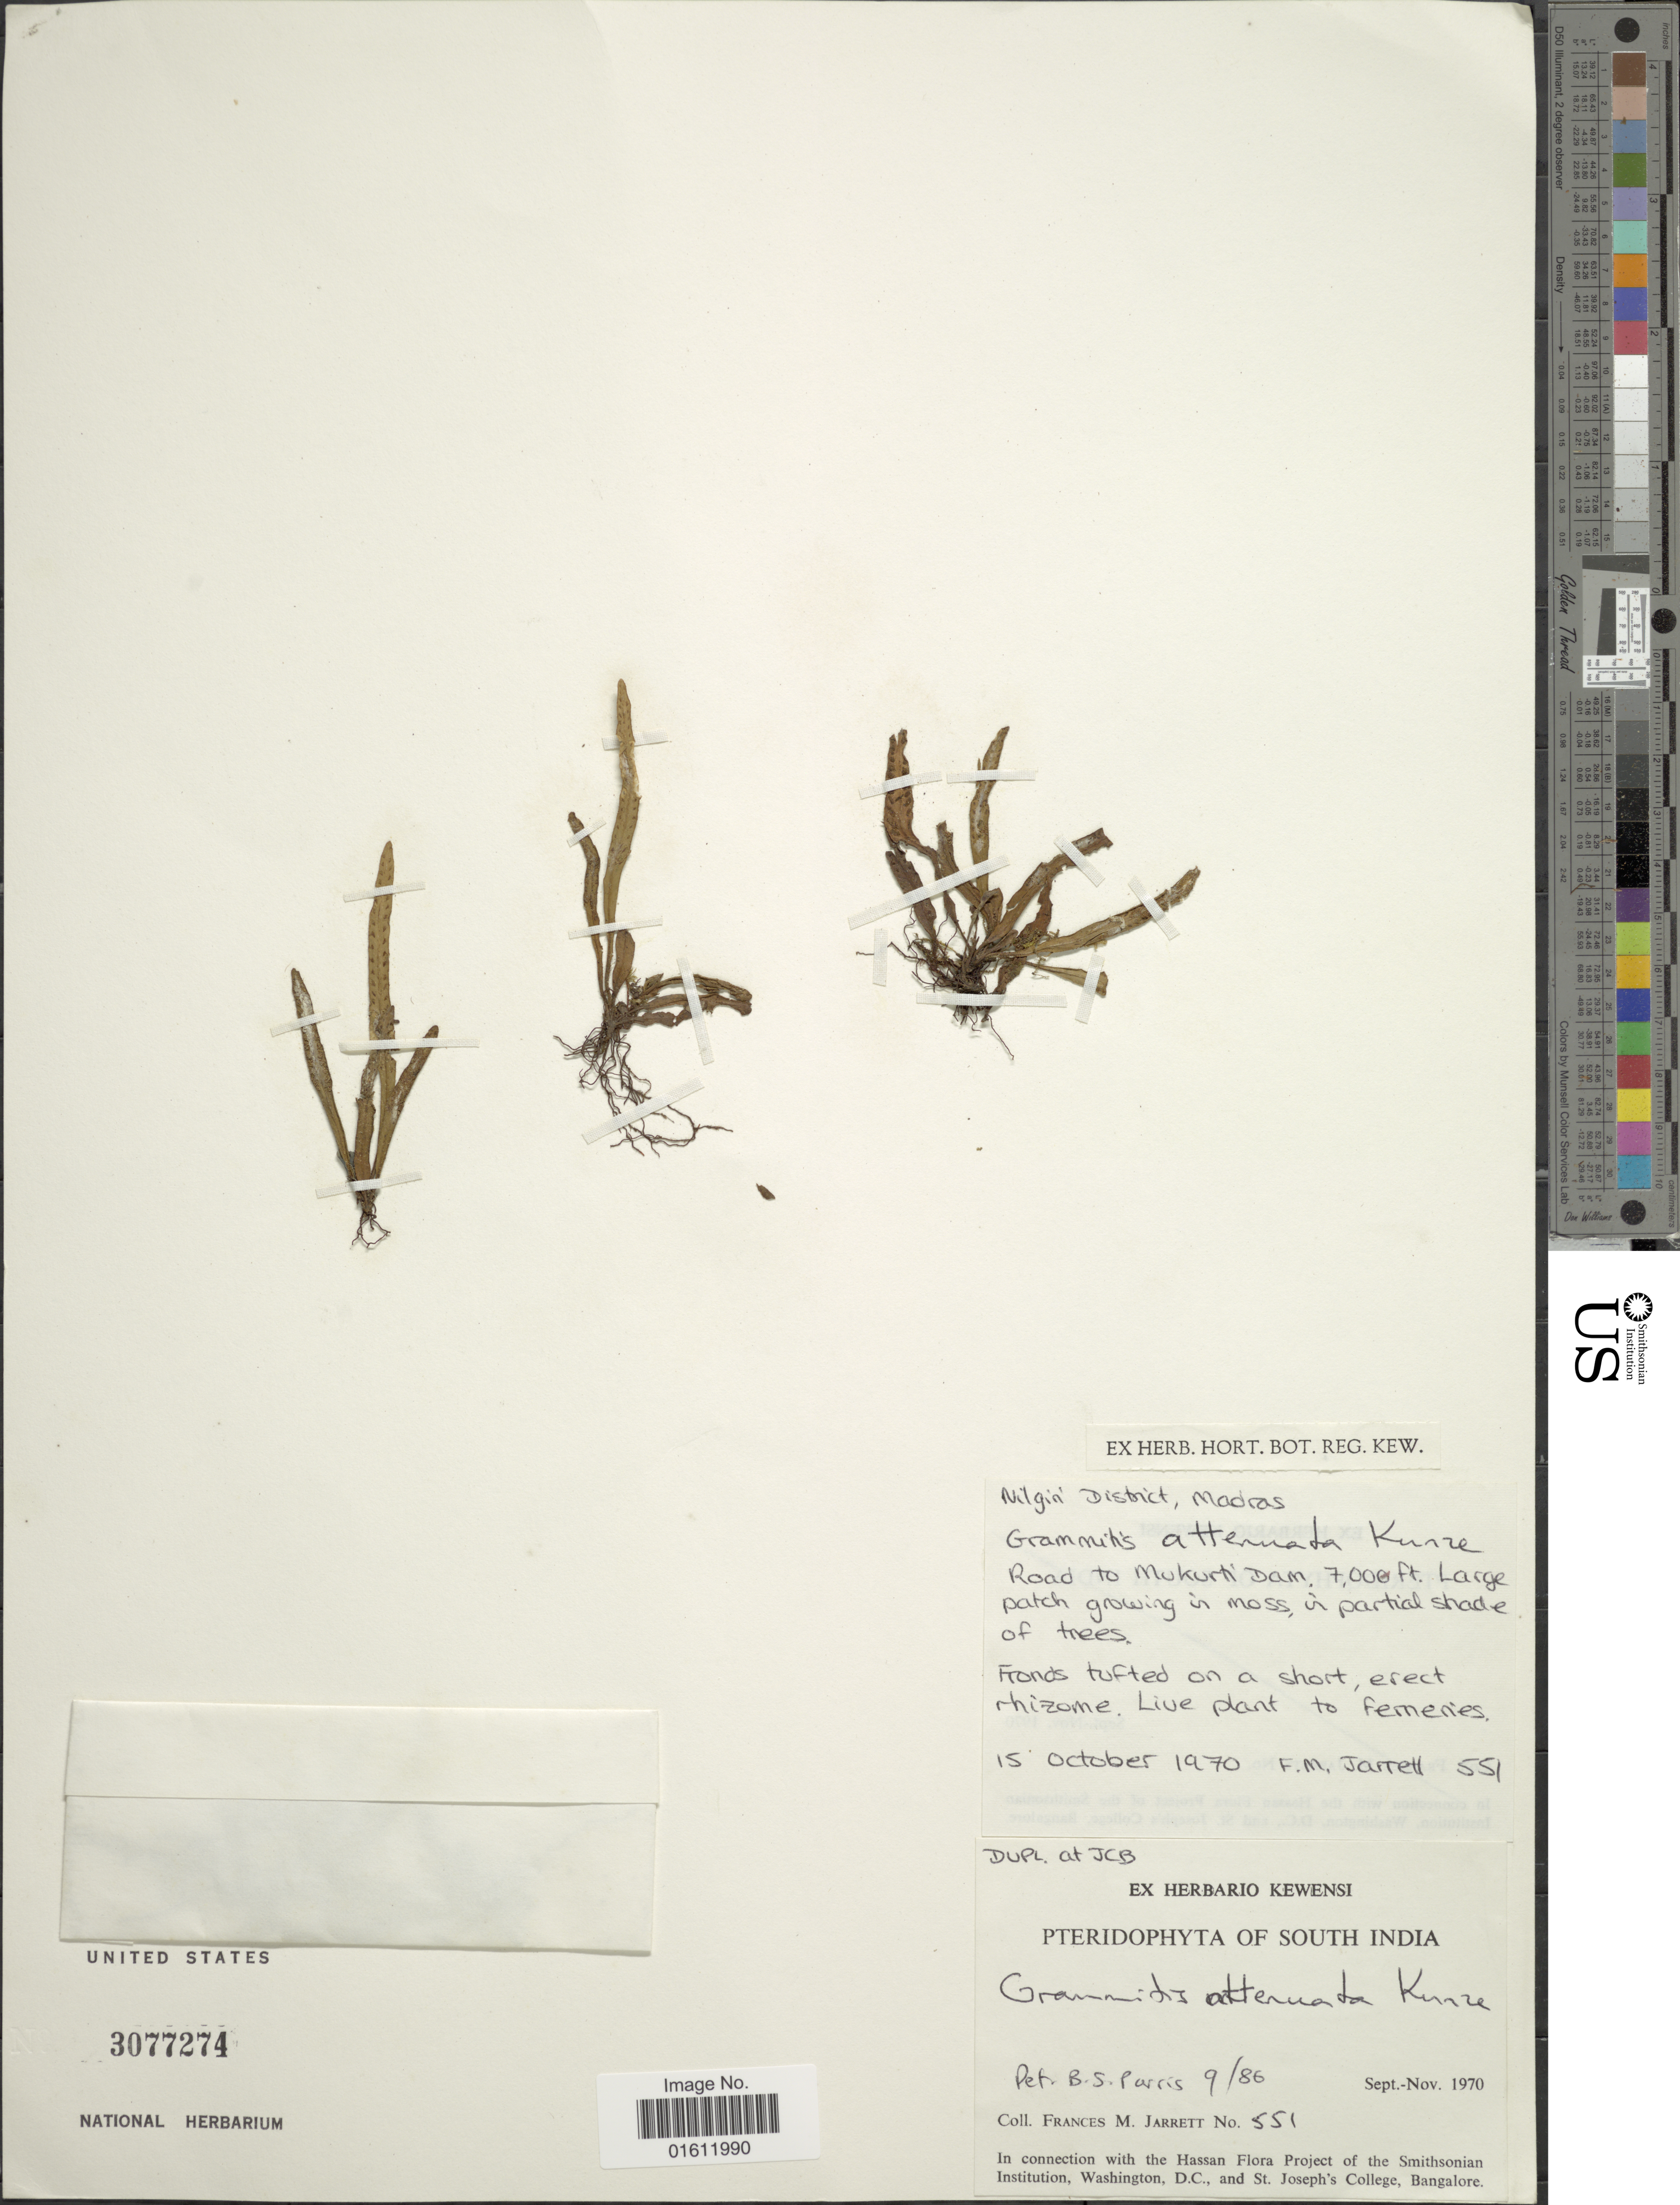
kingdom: Plantae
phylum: Tracheophyta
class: Polypodiopsida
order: Polypodiales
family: Polypodiaceae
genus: Oreogrammitis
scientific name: Oreogrammitis attenuata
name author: (Kunze) Parris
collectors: F. M. Jarrett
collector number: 551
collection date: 1970-10-15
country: India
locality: Nilgiris Disrtrict, Madras, South India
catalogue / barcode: US 3077274